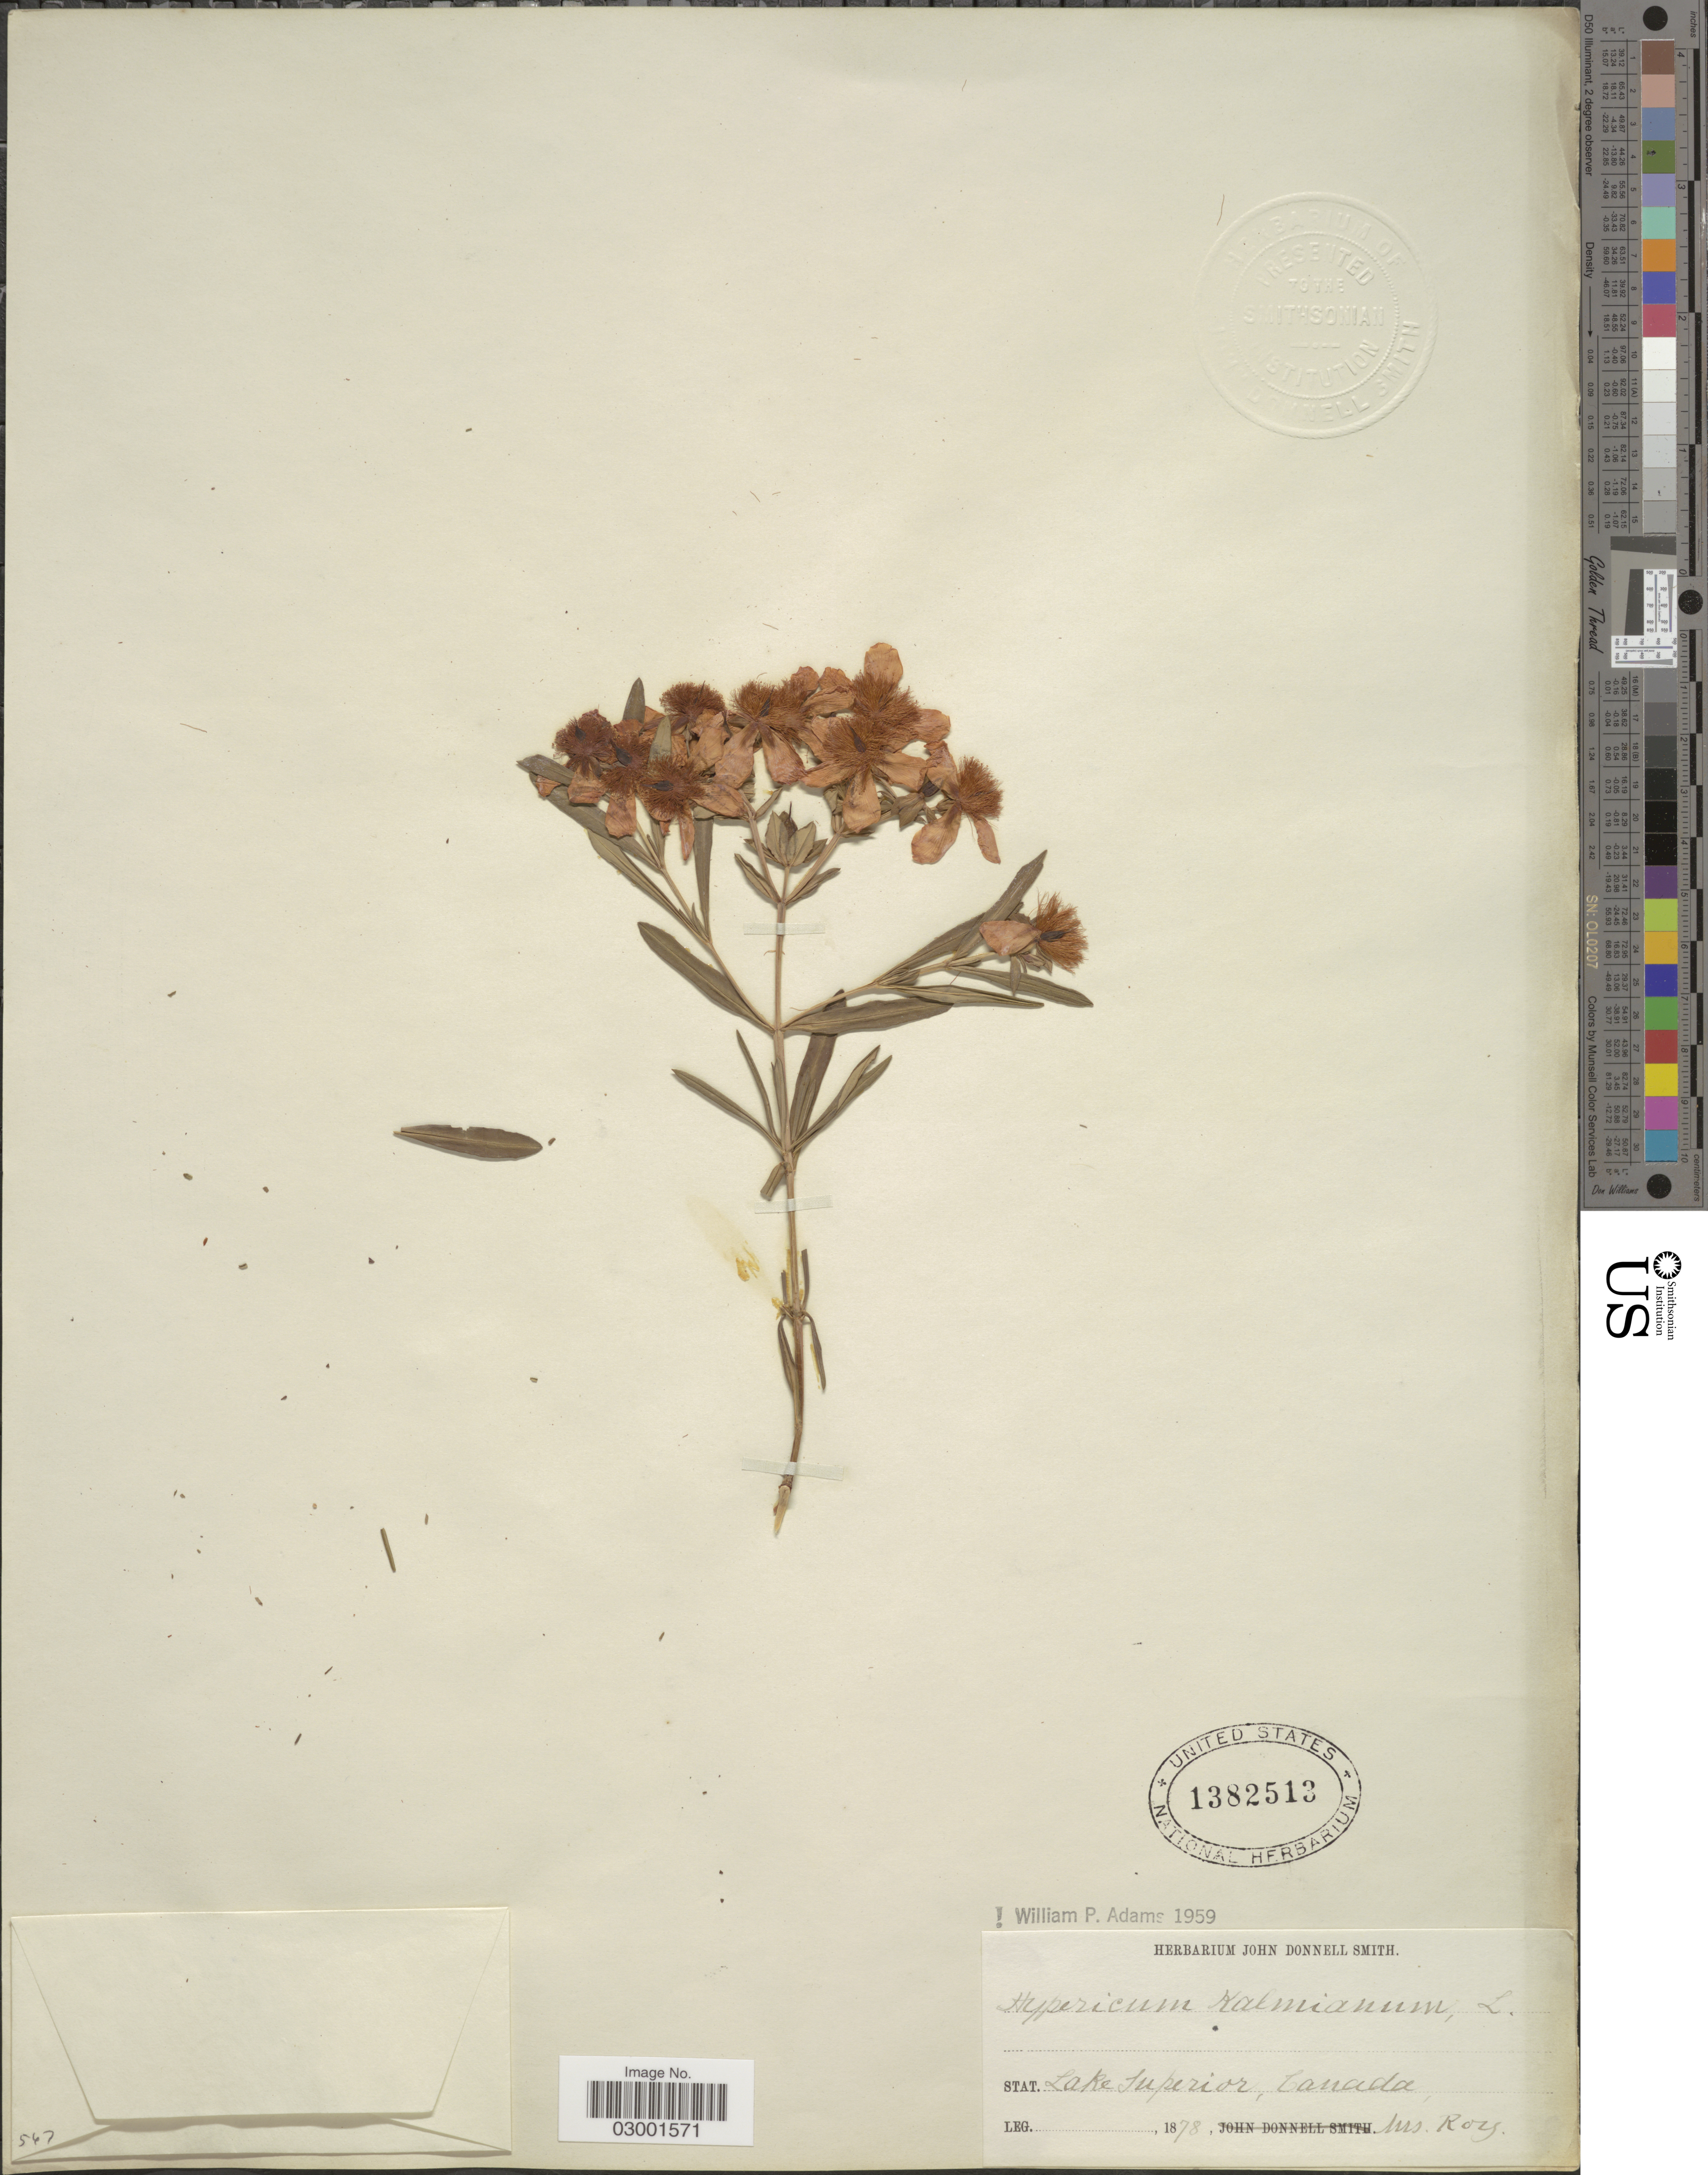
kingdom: Plantae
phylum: Tracheophyta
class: Magnoliopsida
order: Malpighiales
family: Hypericaceae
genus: Hypericum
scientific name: Hypericum kalmianum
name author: L.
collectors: Roy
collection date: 1878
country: Canada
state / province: Ontario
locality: Lake Superior.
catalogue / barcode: US 1382513